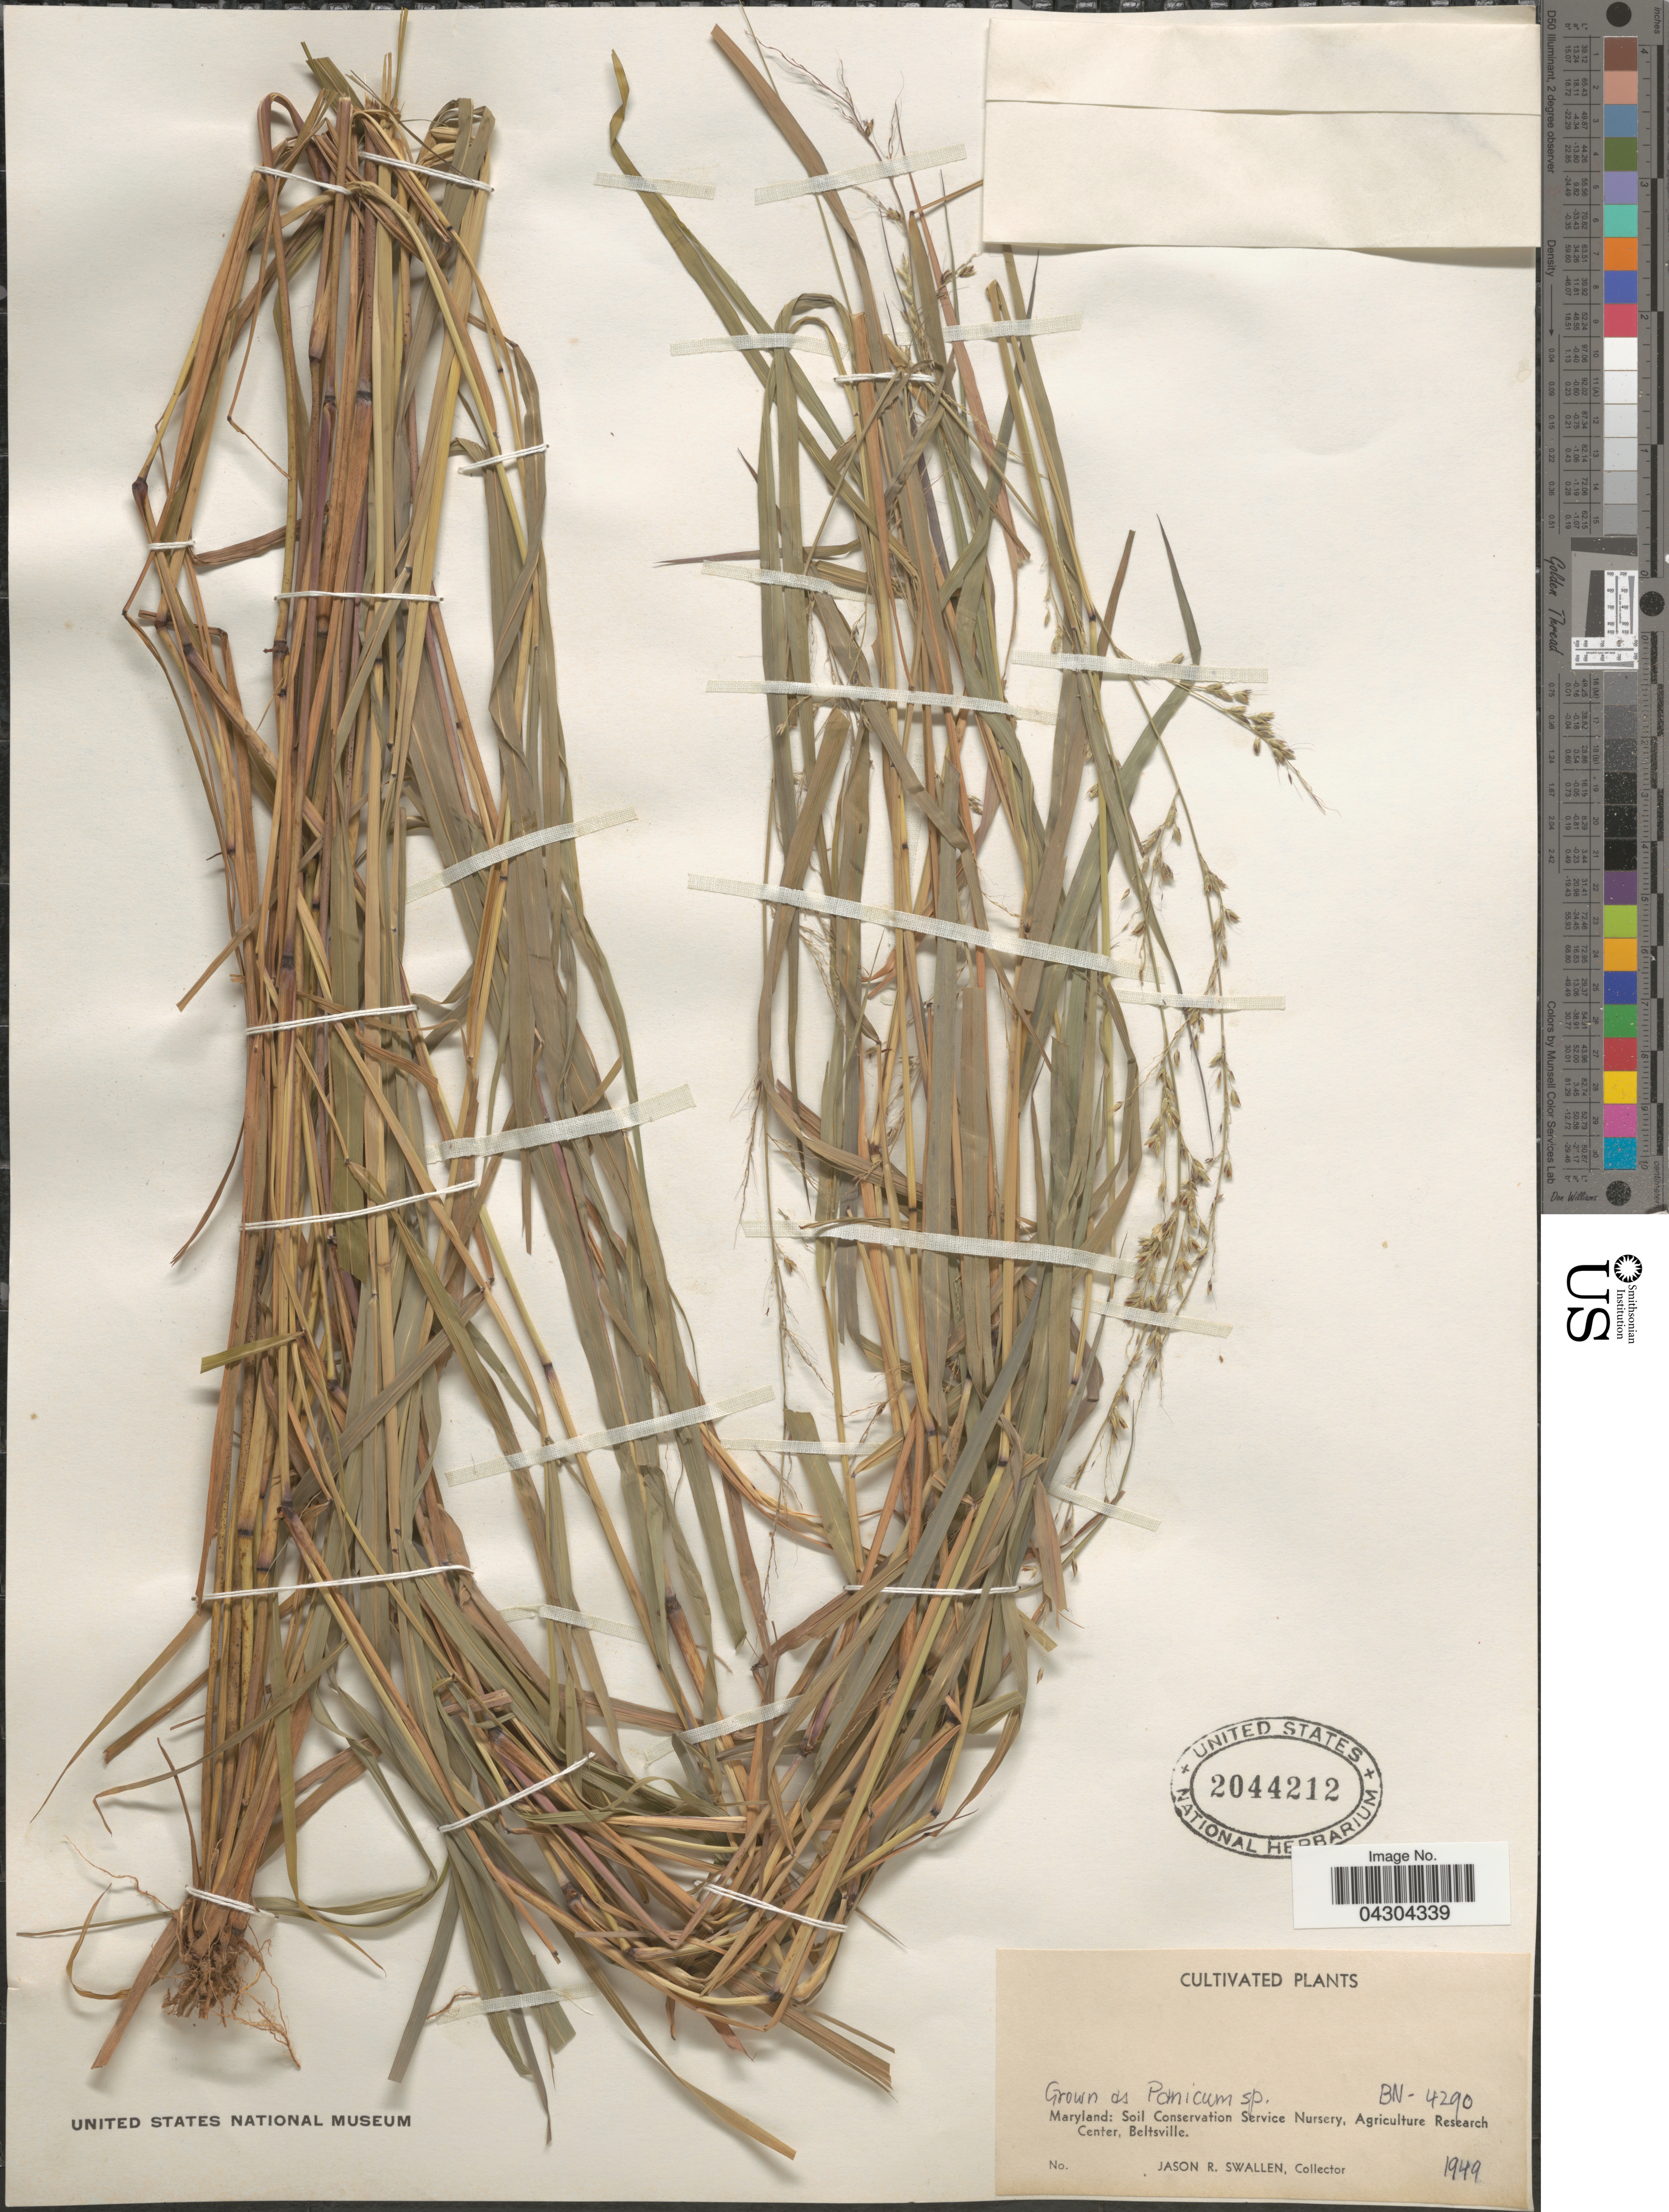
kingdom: Plantae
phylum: Tracheophyta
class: Liliopsida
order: Poales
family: Poaceae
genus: Panicum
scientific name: Panicum sp.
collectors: J. R. Swallen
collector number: BN-4290?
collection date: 1949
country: United States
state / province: Maryland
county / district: Prince George's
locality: Soil Conservation Service Nursery, Agriculture Research Center, Beltsville.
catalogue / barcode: US 2044212